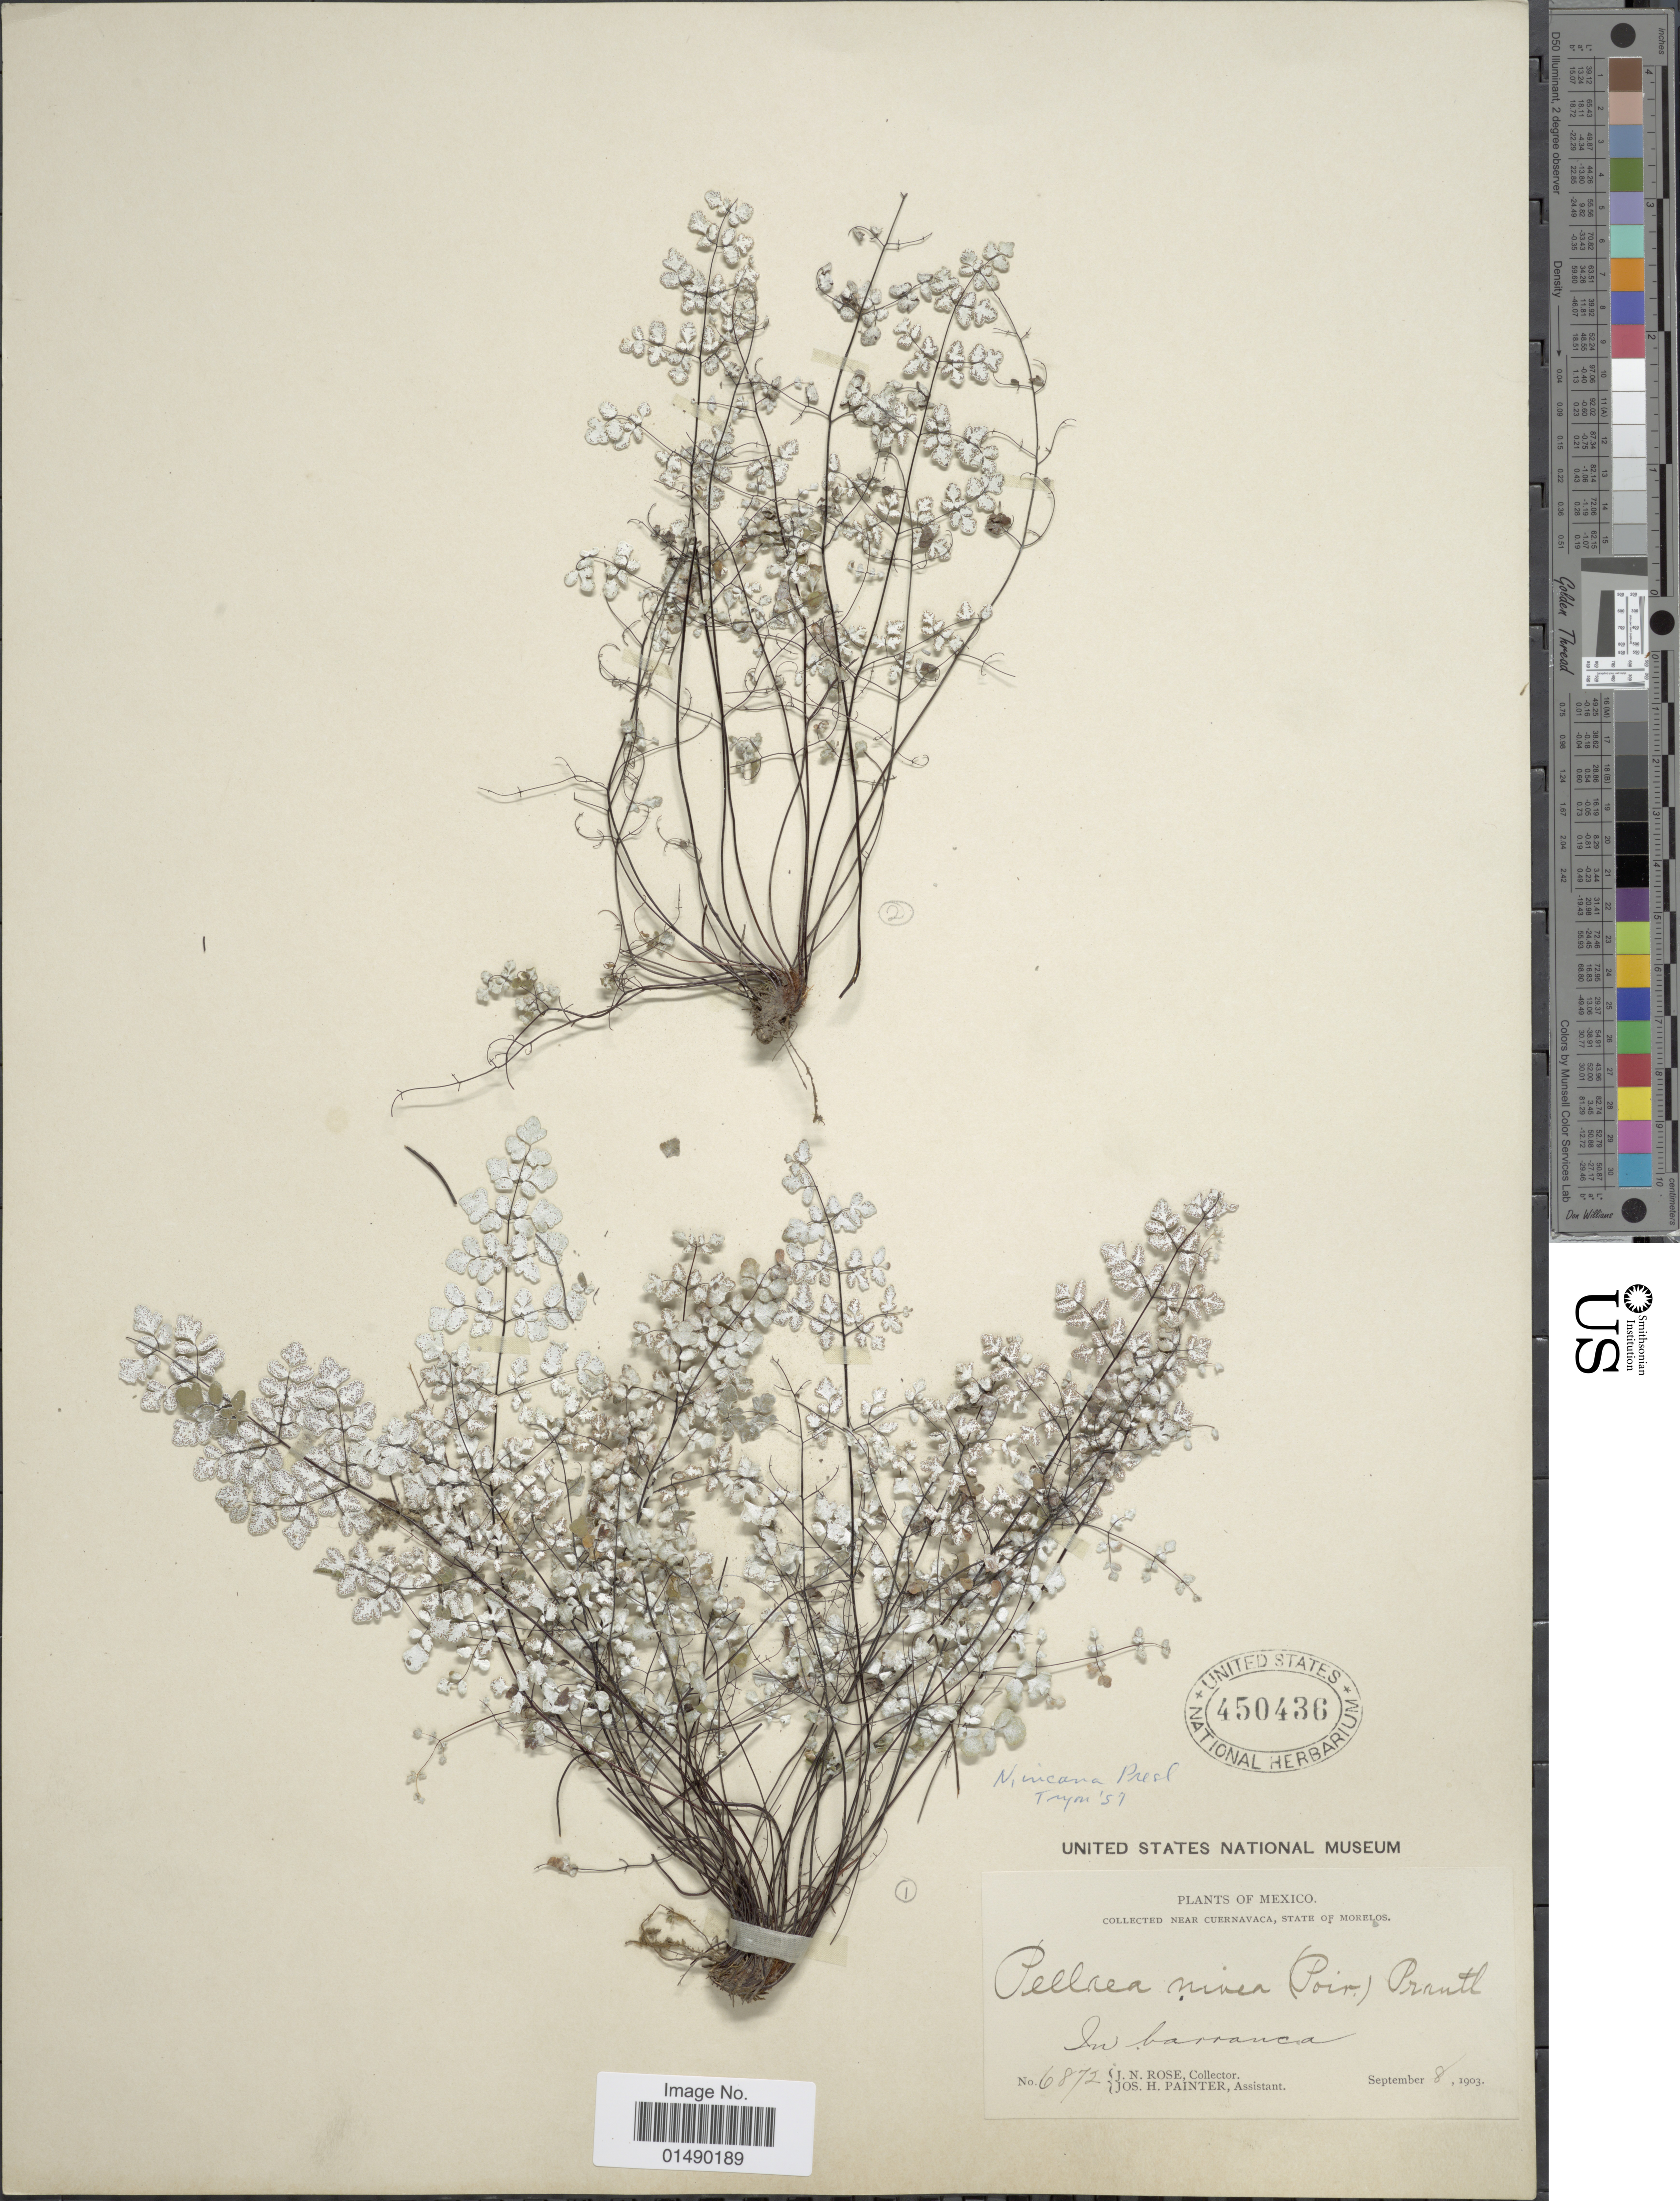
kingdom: Plantae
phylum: Tracheophyta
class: Polypodiopsida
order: Polypodiales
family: Pteridaceae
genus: Argyrochosma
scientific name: Argyrochosma incana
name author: (C. Presl) Windham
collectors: J. N. Rose & J. H. Painter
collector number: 6872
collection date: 1903-09-08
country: Mexico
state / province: Morelos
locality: Mexico, near Cuernavaca. In Barranca.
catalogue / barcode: US 450436